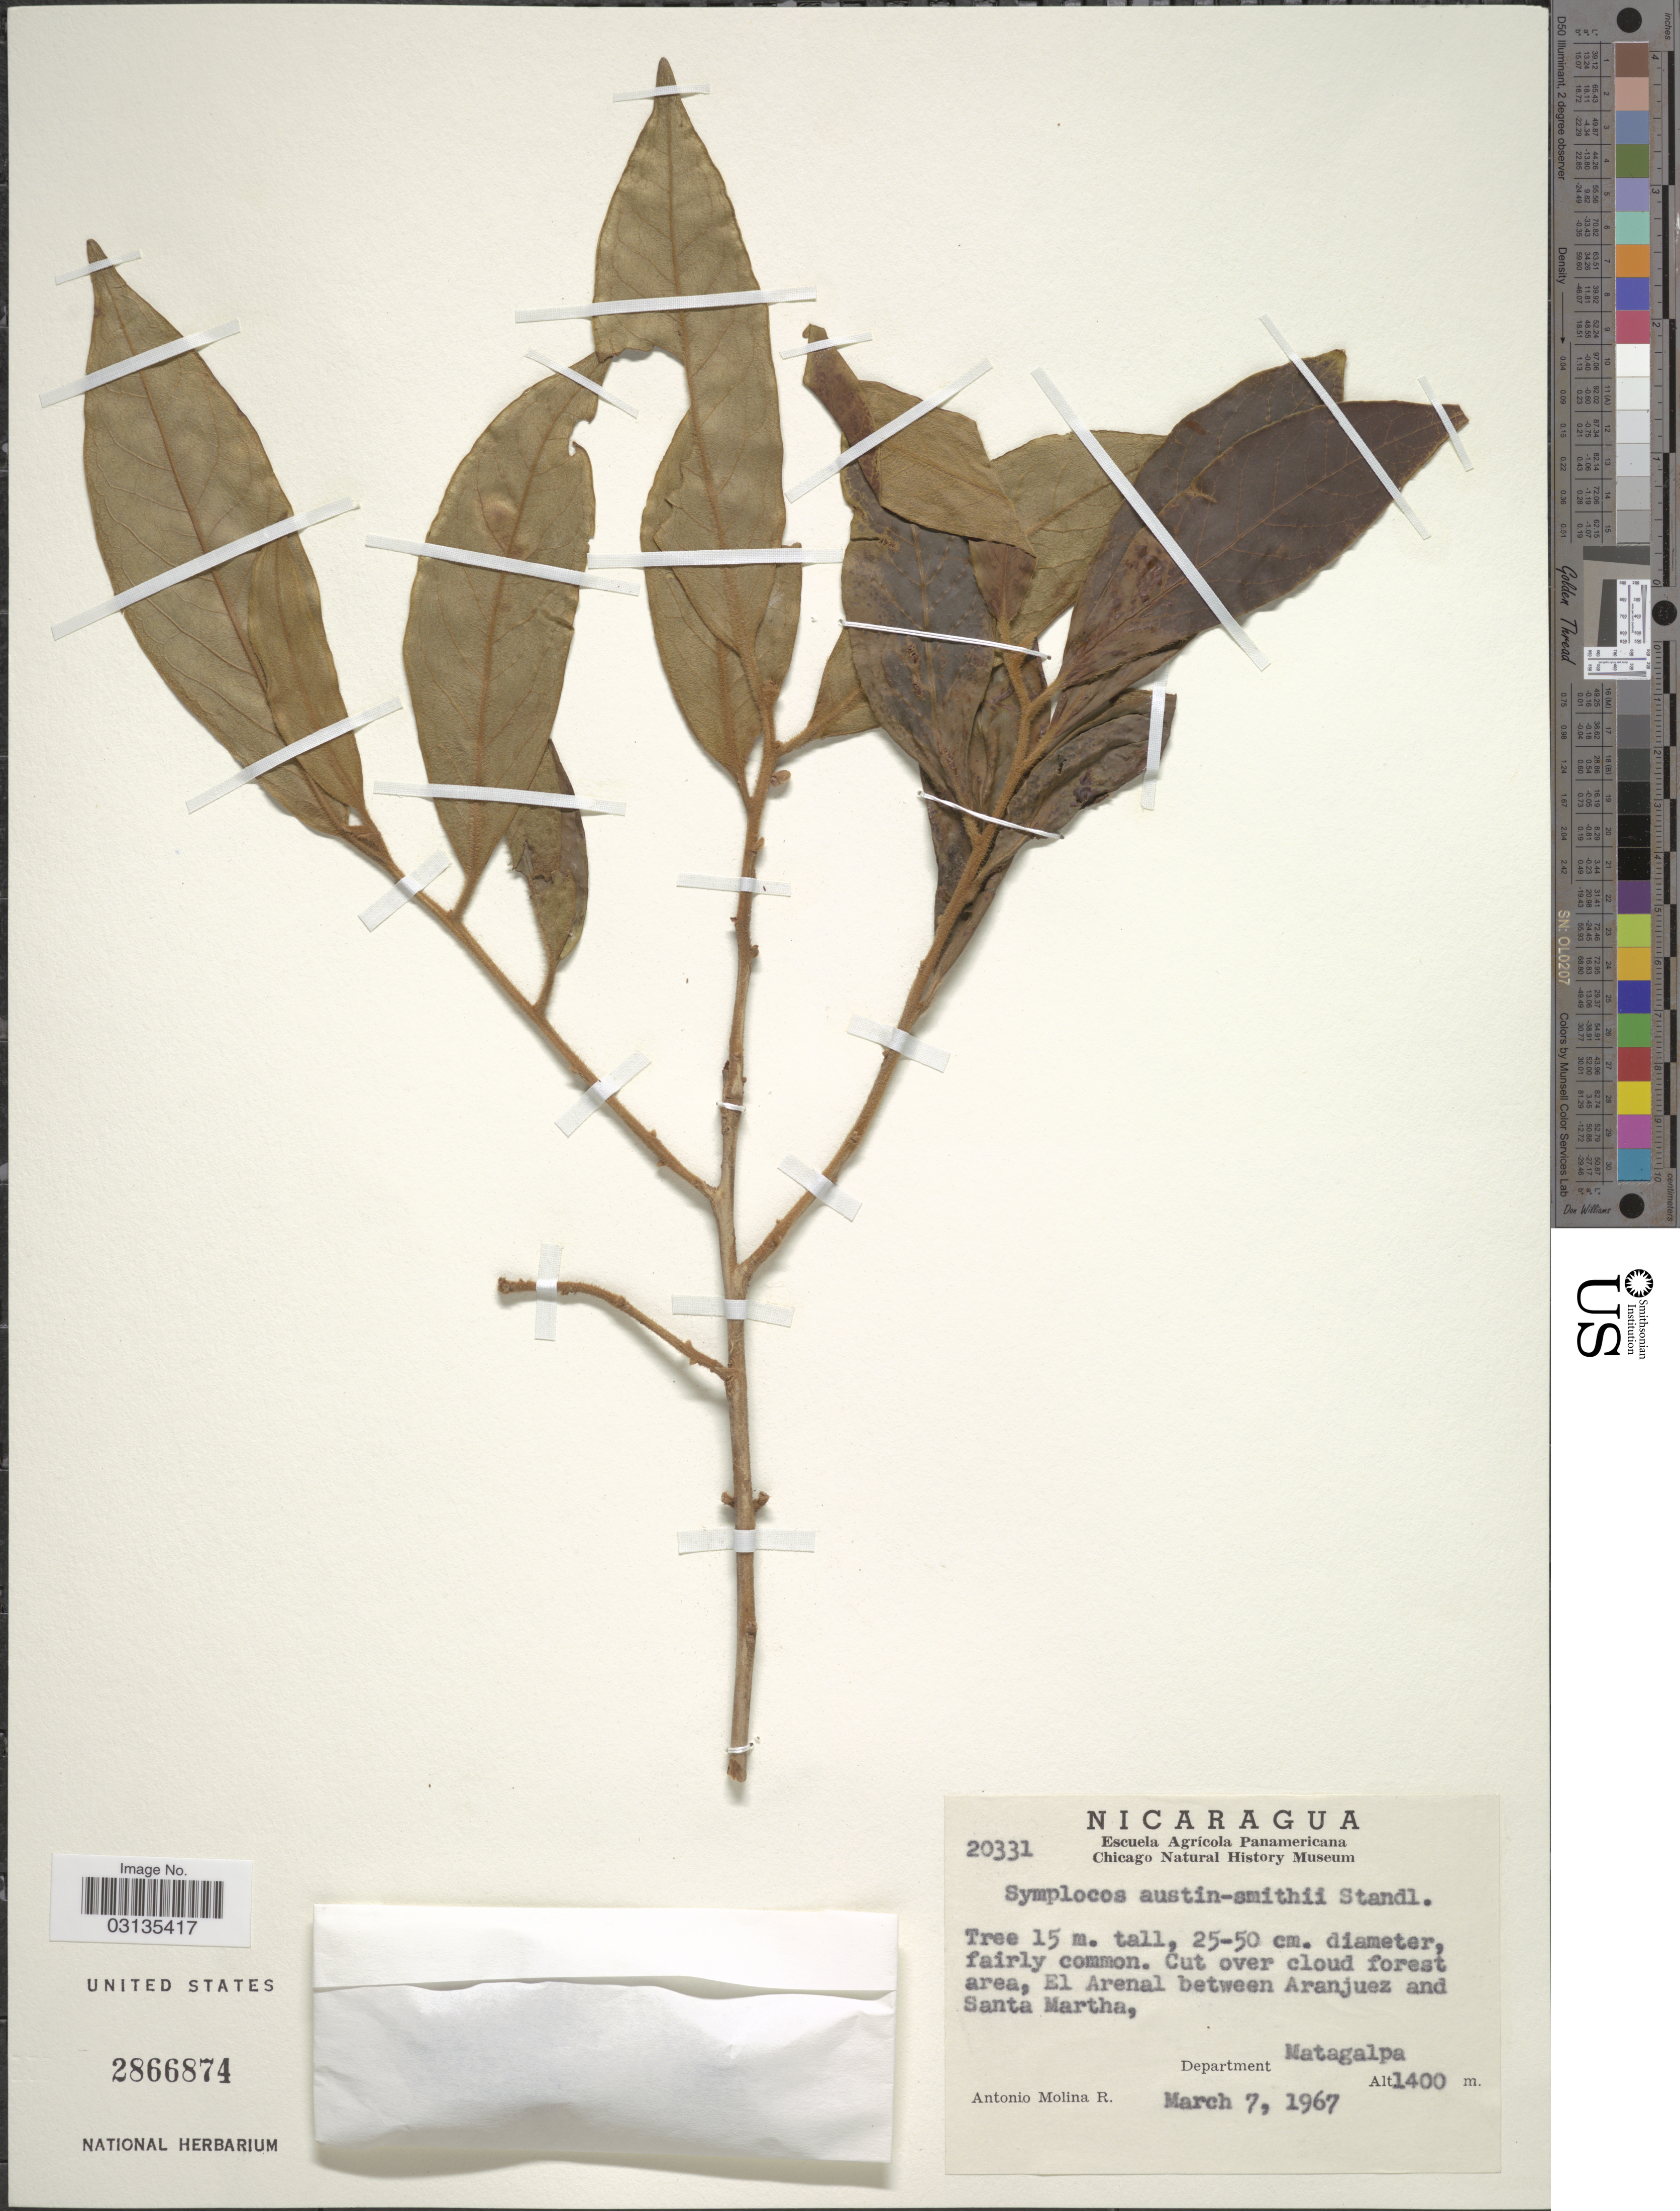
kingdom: Plantae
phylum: Tracheophyta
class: Magnoliopsida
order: Ericales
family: Symplocaceae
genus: Symplocos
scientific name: Symplocos austin-smithii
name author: Standl.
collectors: A. Molina R.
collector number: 20331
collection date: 1967-03-07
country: Nicaragua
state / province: Matagalpa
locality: El Arenal between Aranjuez and Santa Martha, Department Matagalpa.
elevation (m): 1400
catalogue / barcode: US 2866874